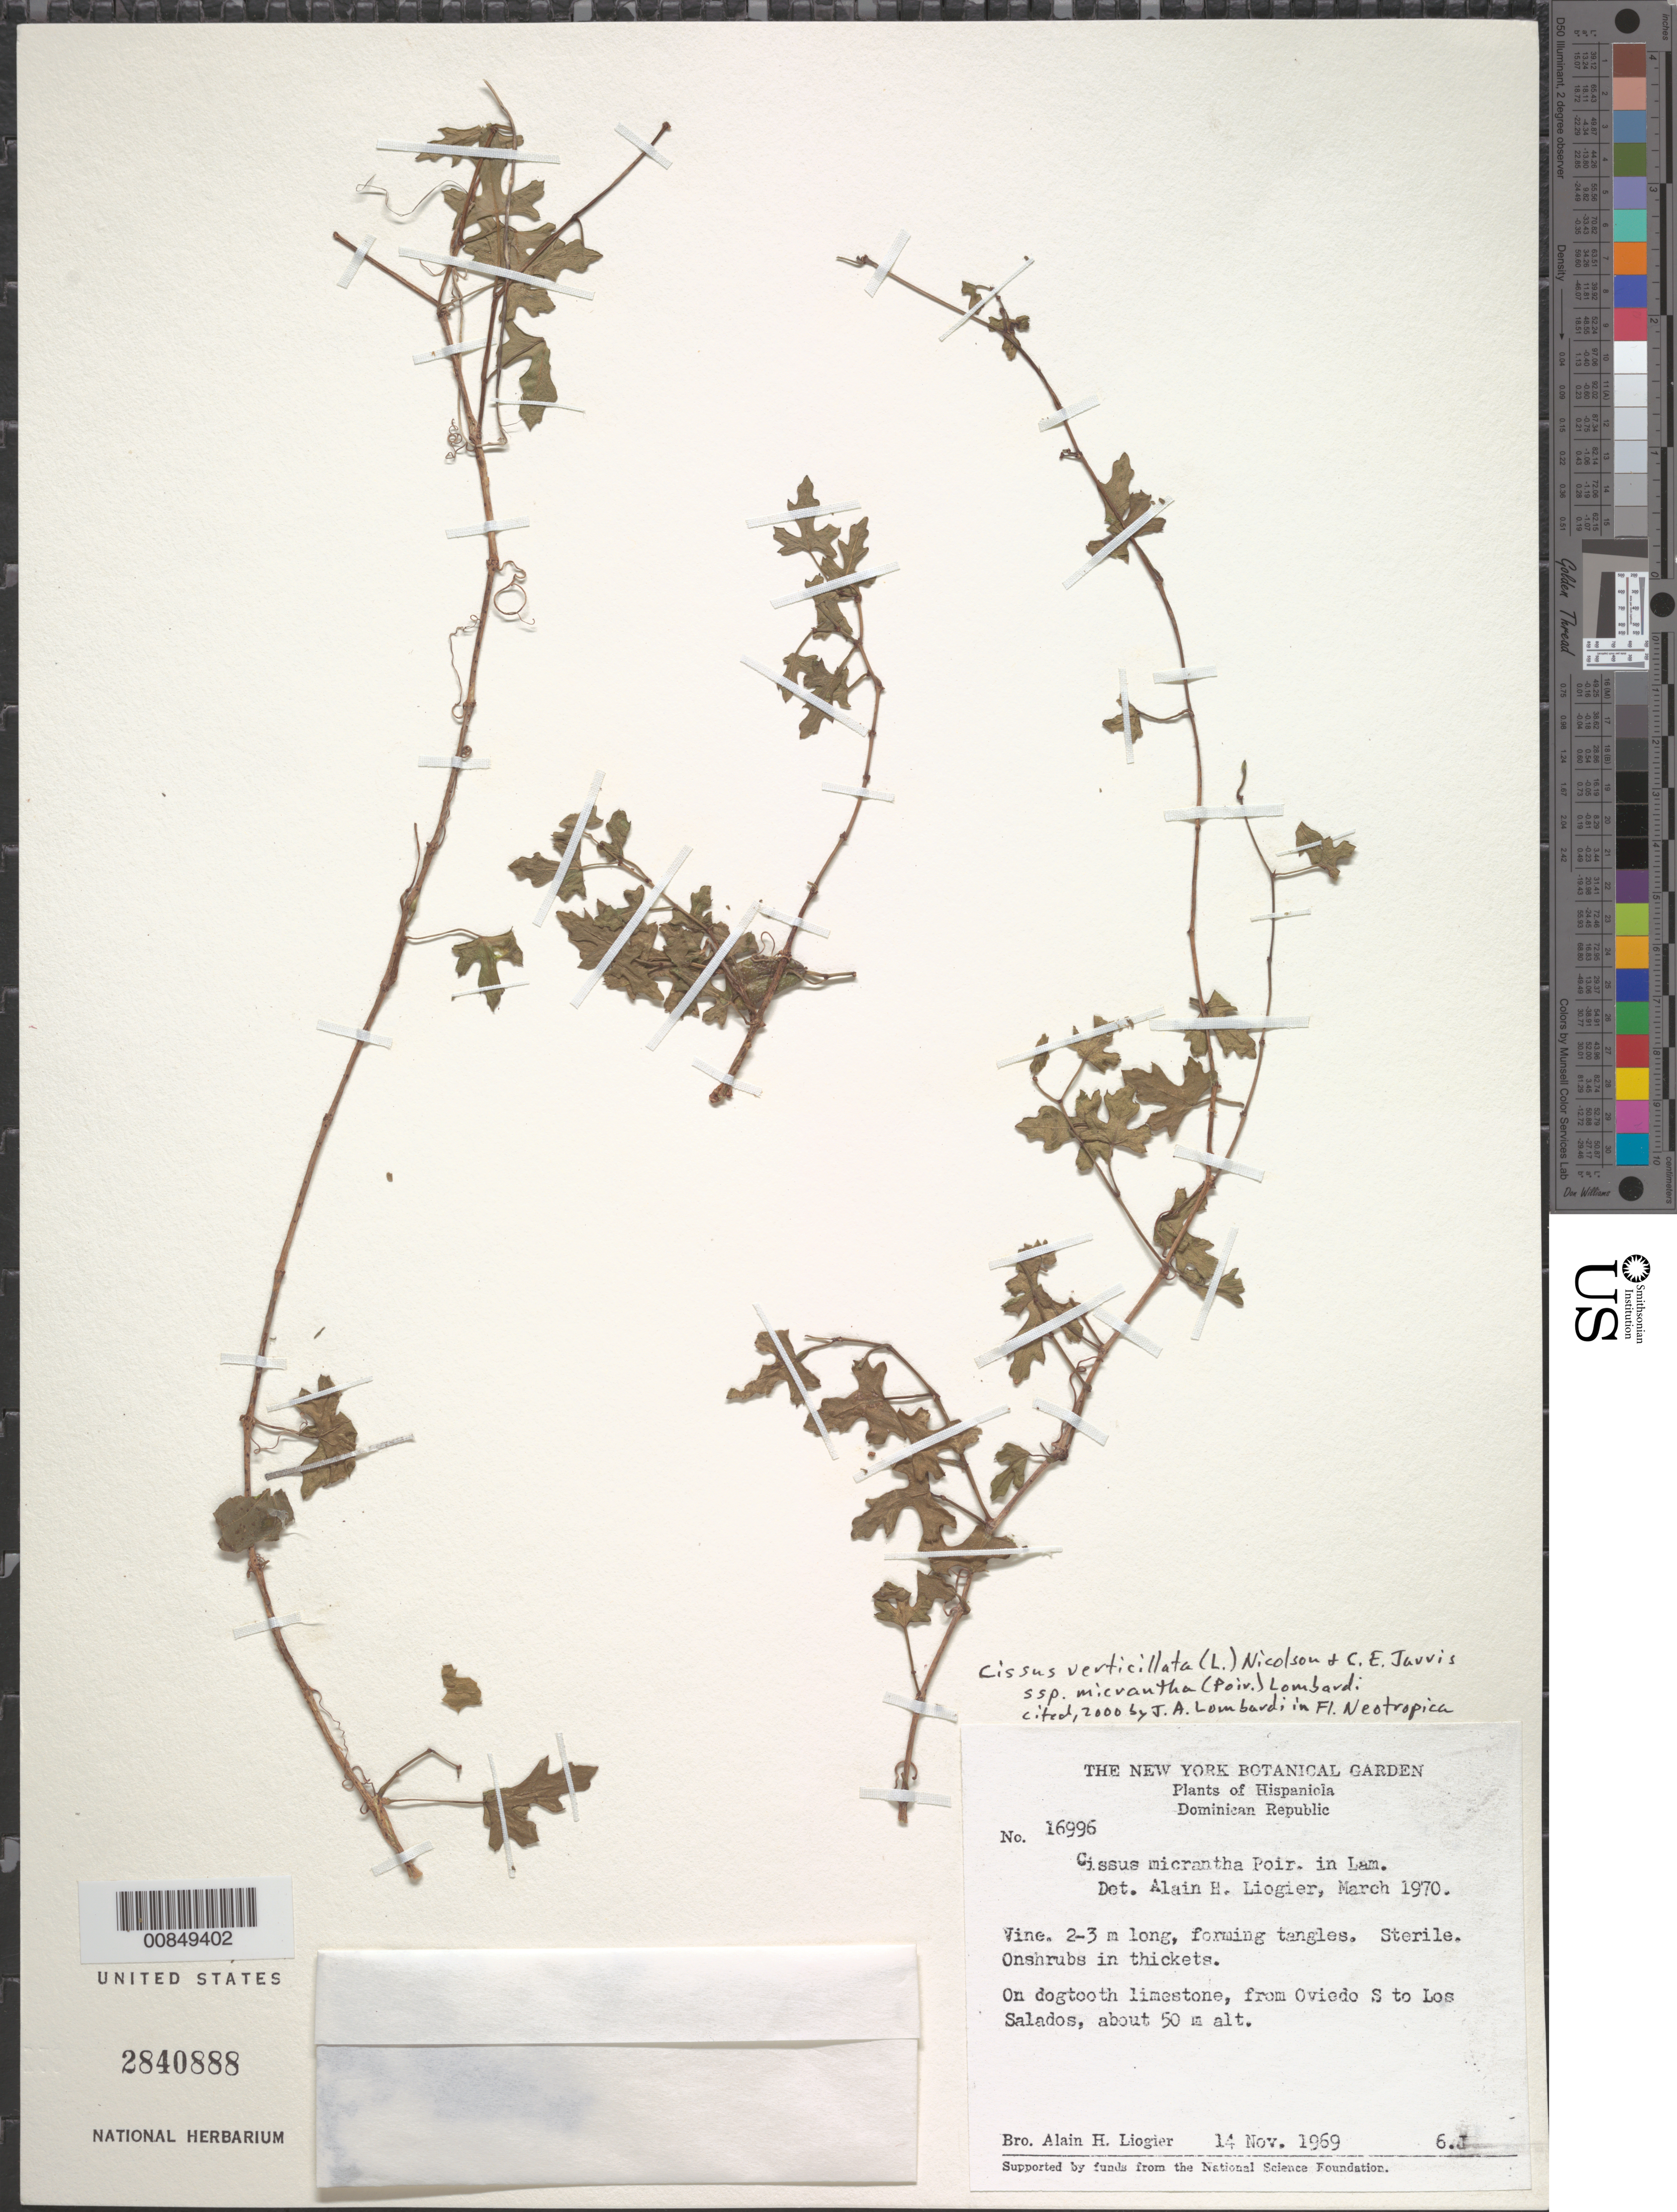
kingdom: Plantae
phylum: Tracheophyta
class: Magnoliopsida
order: Vitales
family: Vitaceae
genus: Cissus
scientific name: Cissus verticillata subsp. micrantha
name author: (Poir.) Lombardi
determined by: Liogier, Alain H.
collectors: A. H. Liogier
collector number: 16996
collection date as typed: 14 Mar 1969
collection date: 1969-03-14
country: Dominican Republic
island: Hispaniola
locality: From Oviedo S to Los Salados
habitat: On shrubs in thickets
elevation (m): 50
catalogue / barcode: US 2840888